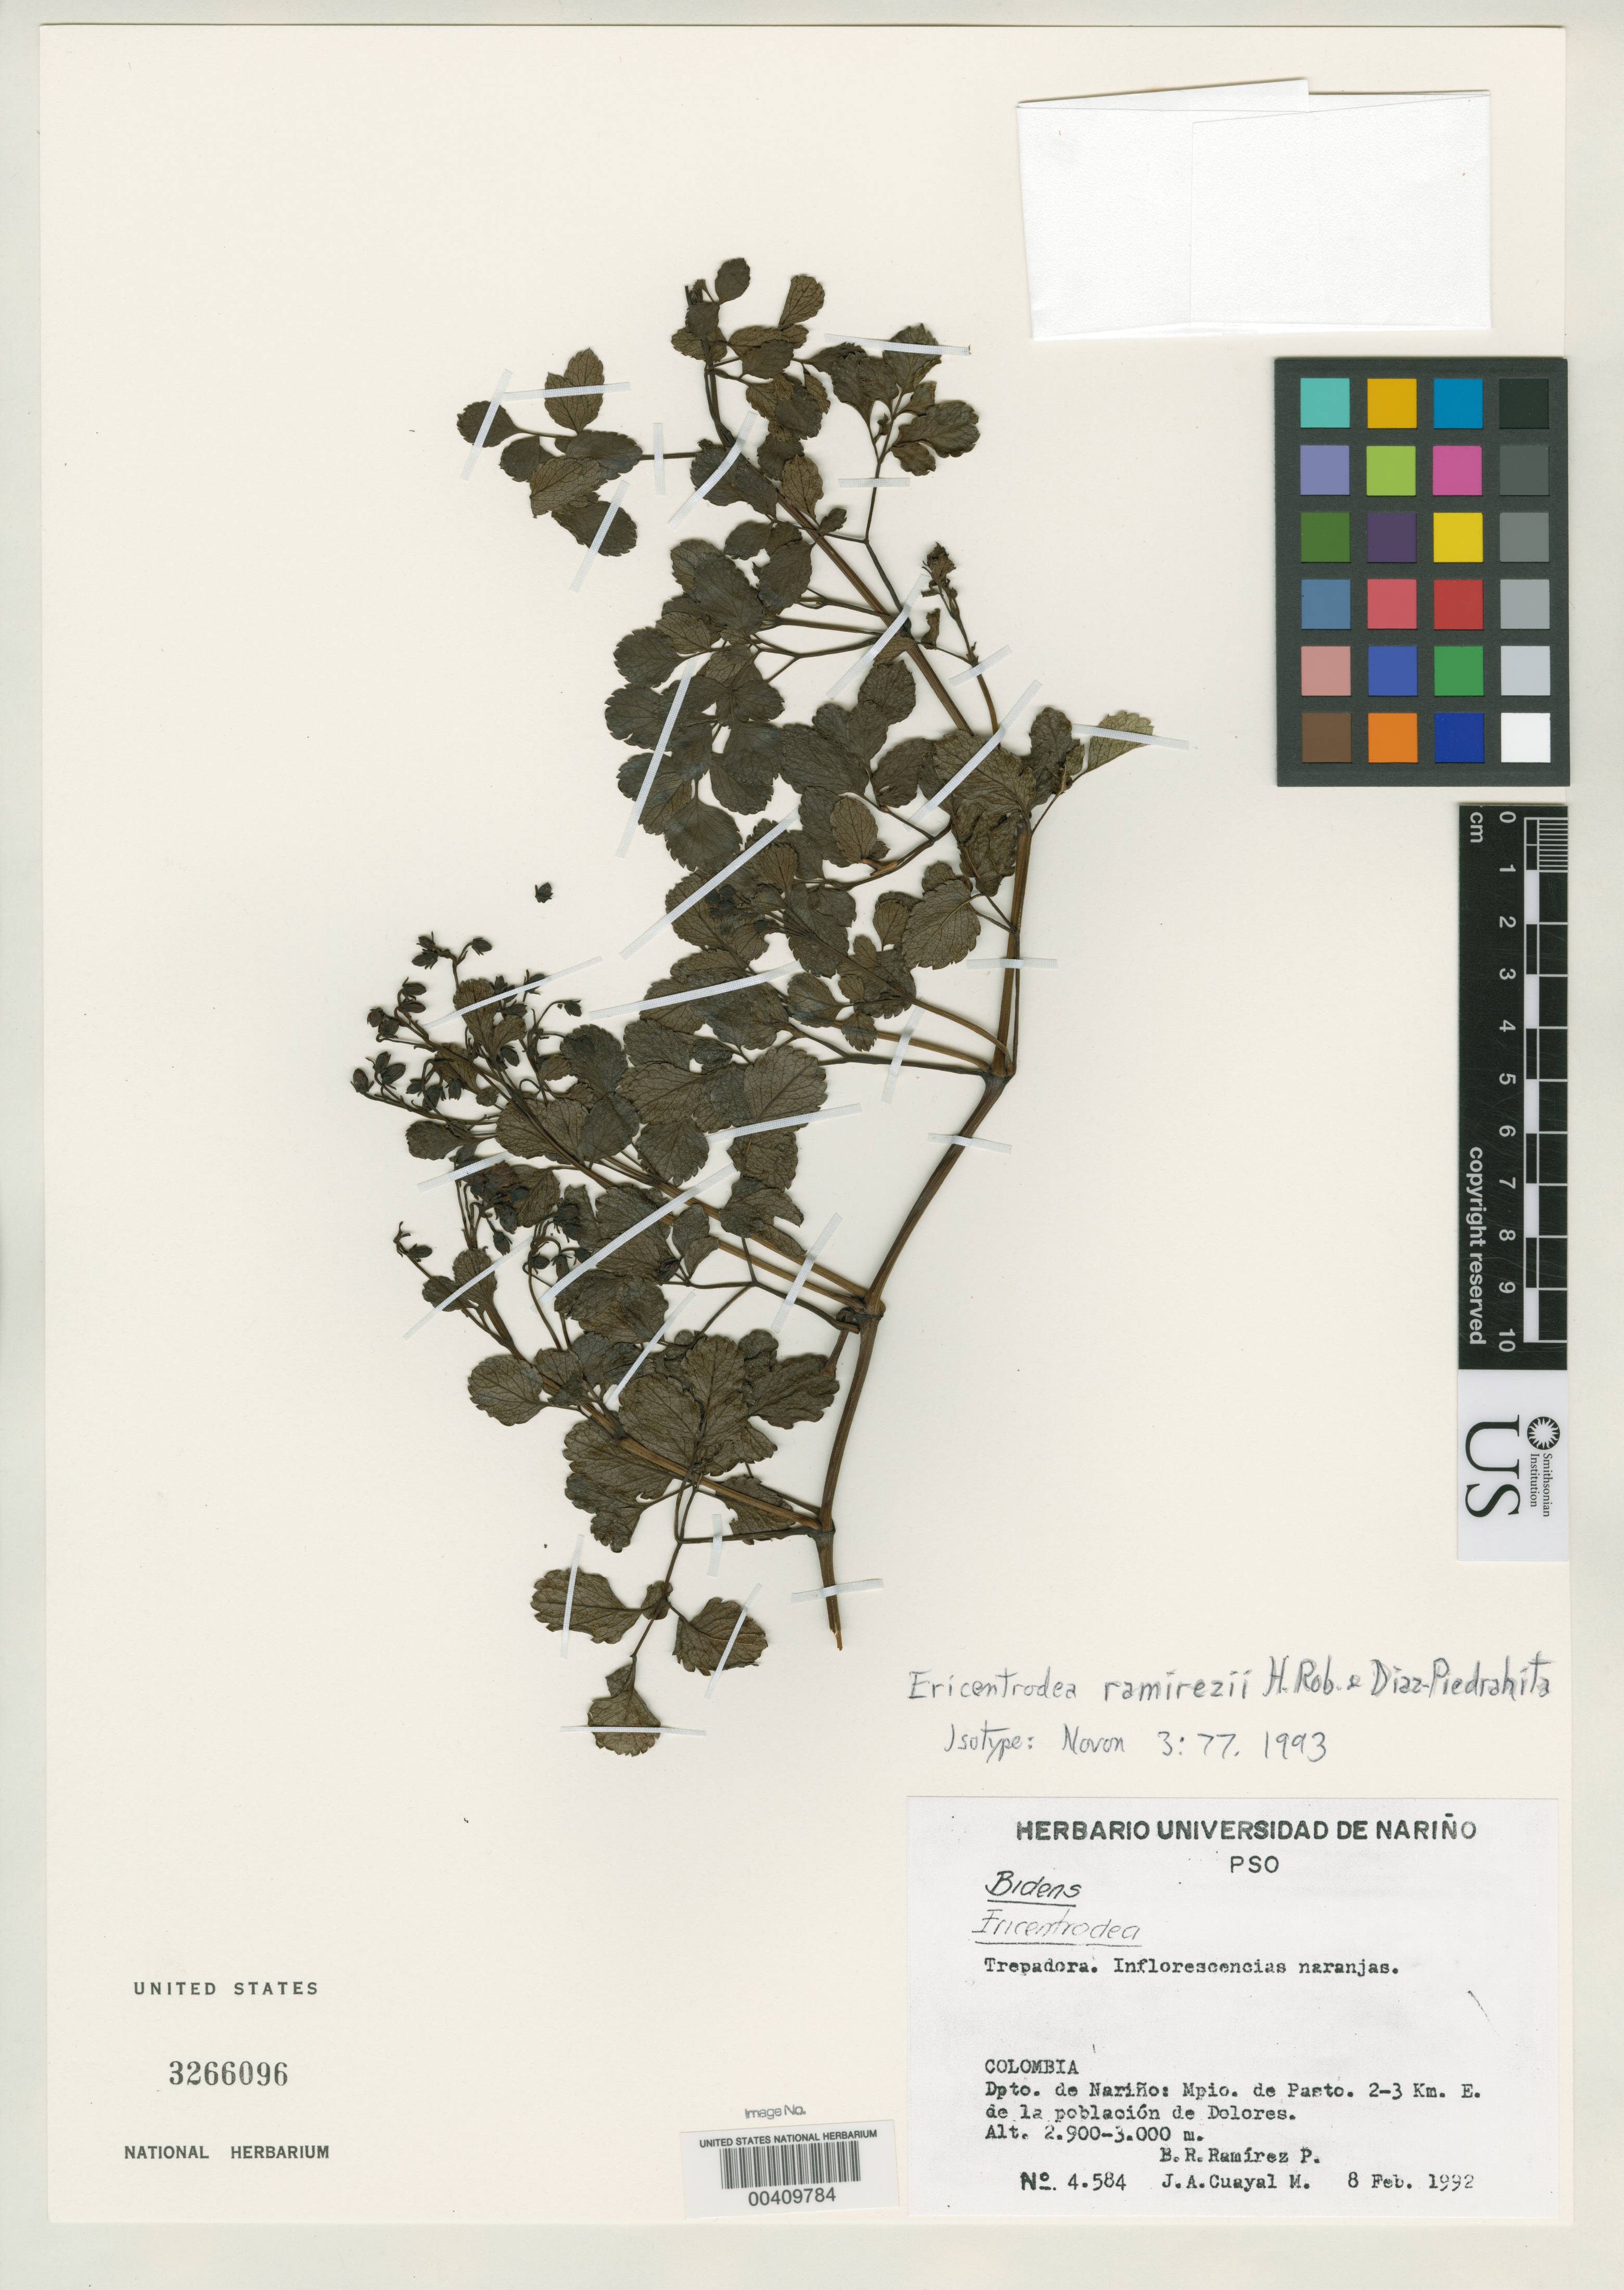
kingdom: Plantae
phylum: Tracheophyta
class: Magnoliopsida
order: Asterales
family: Asteraceae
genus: Ericentrodea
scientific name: Ericentrodea ramirezii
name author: H. Rob. & S. Díaz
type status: Isotype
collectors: B. R. Ramirez P. & J. Cuayal M.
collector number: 4584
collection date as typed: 08 Feb 1992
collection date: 1992-02-08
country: Colombia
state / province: Nariño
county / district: Pasto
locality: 2-3 km E de la Poblacion de Dolores.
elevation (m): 2900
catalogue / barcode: US 3266096